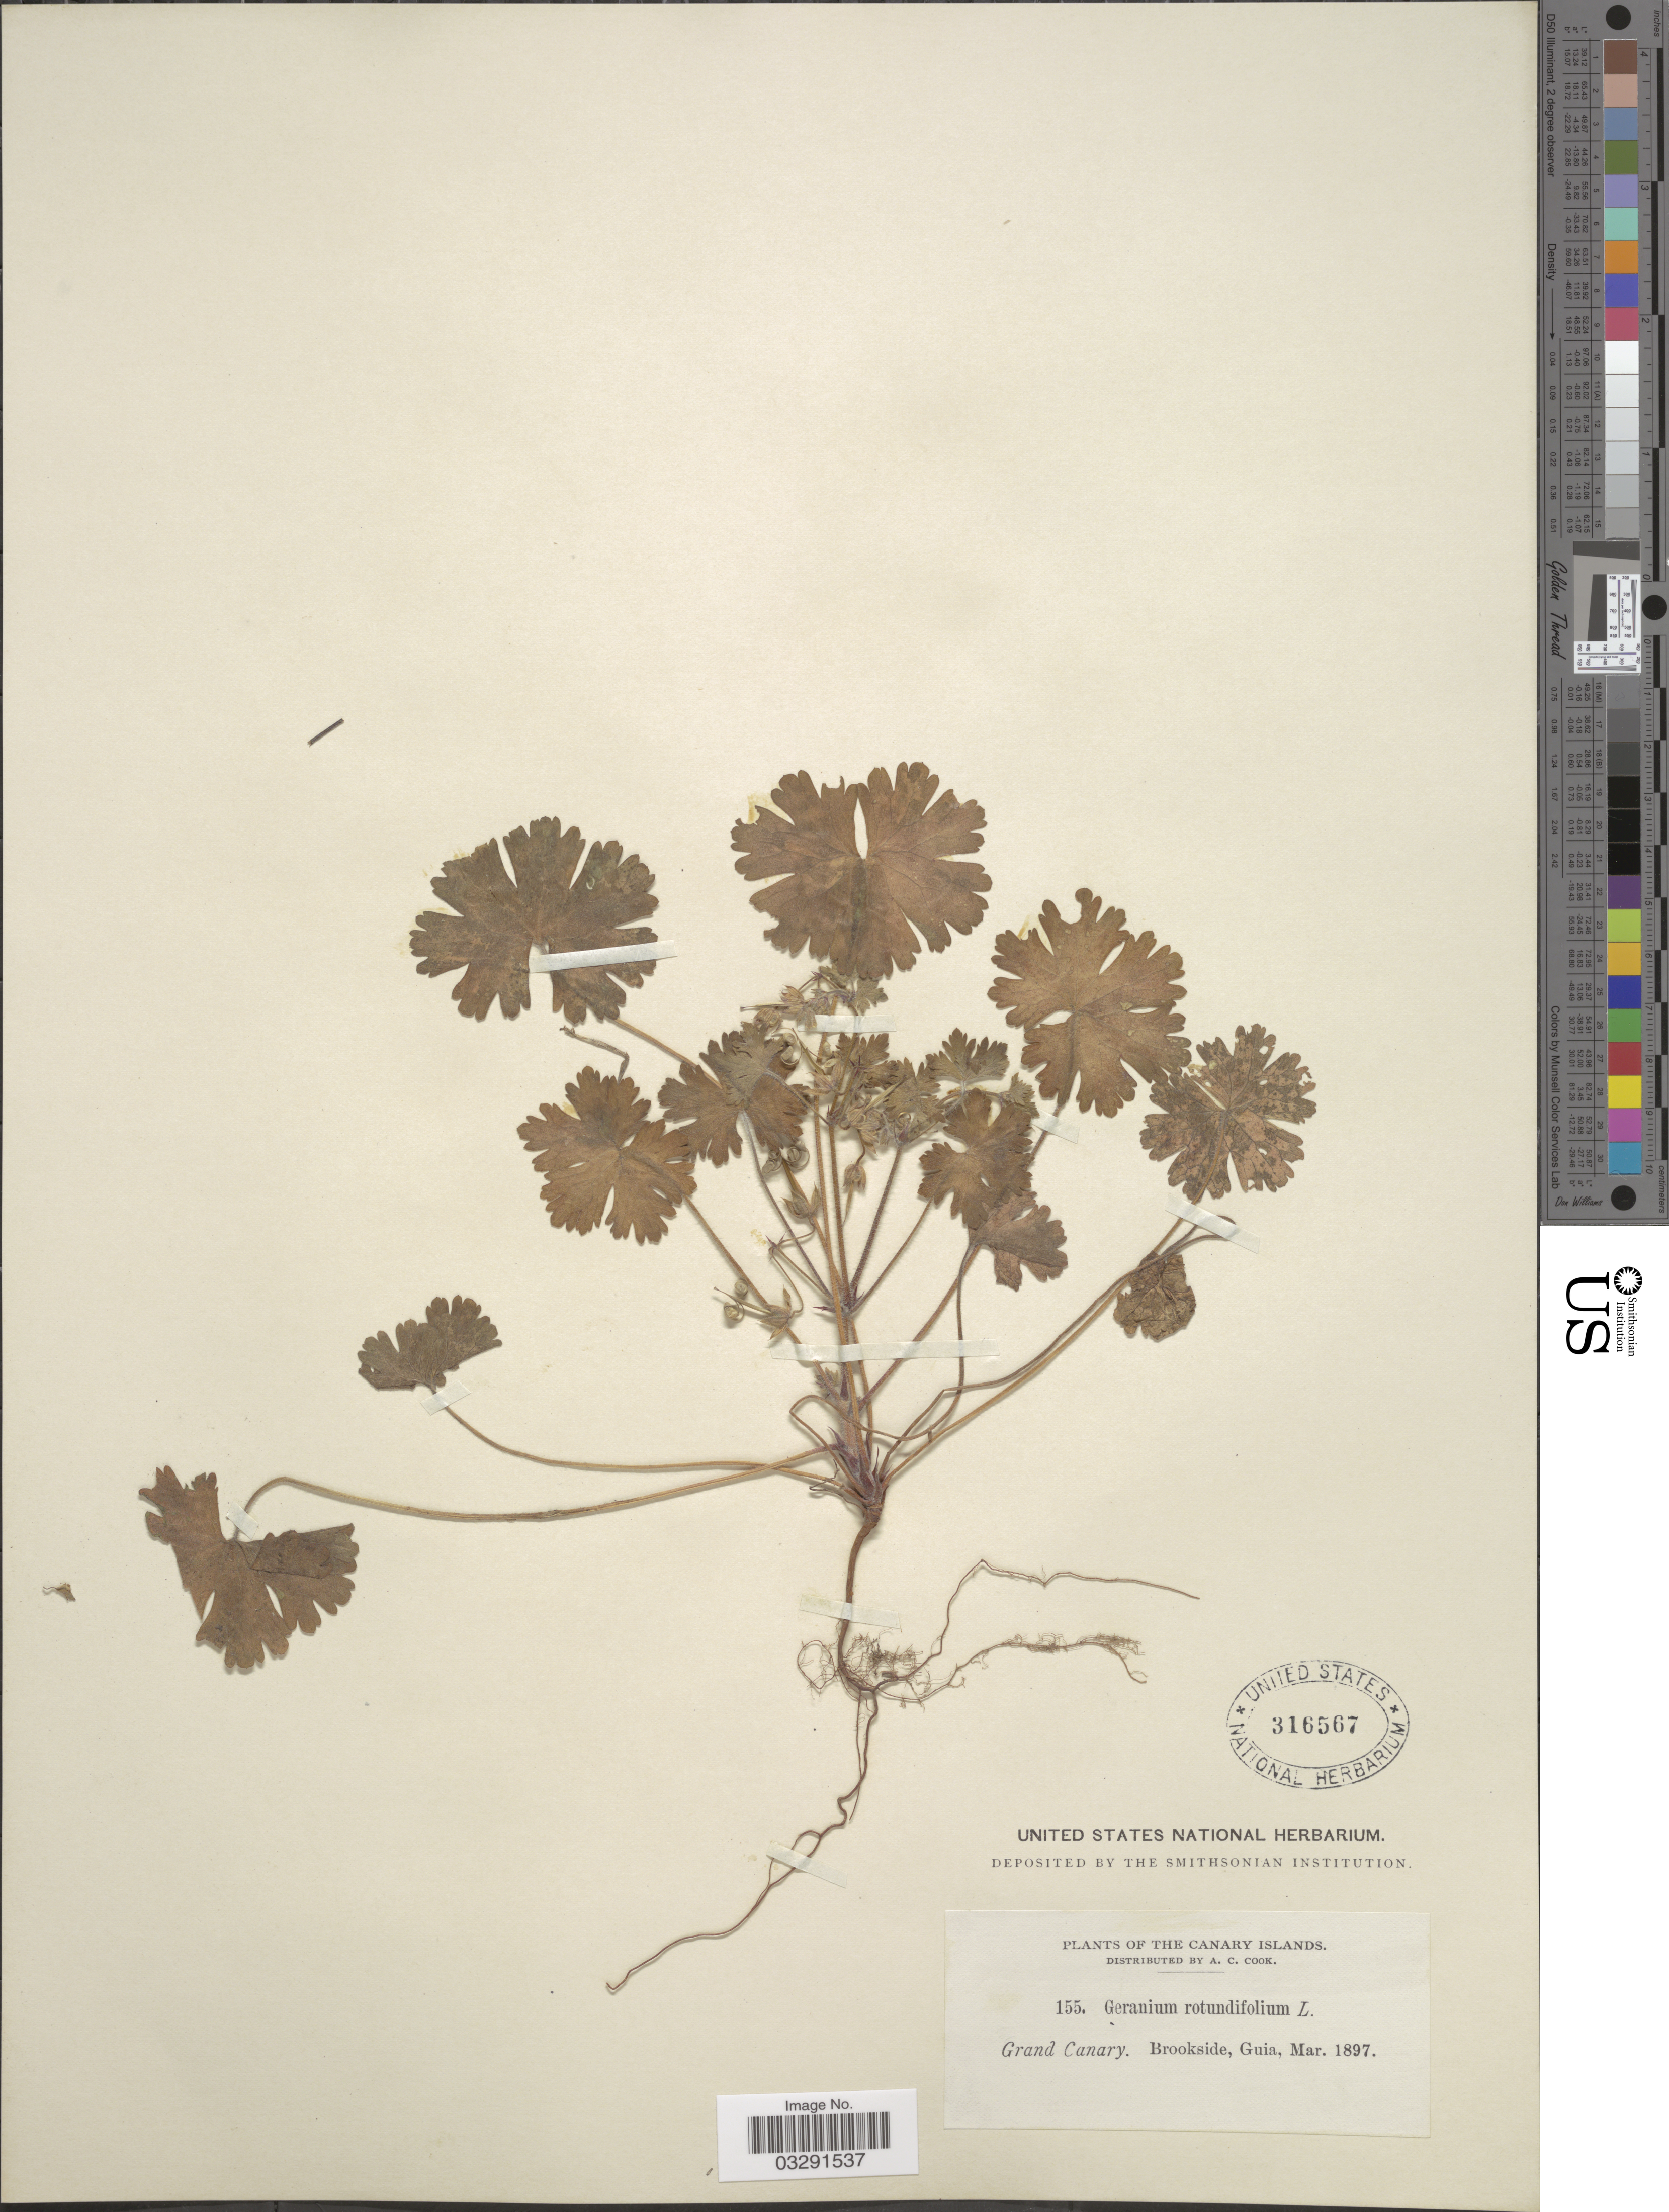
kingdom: Plantae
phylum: Tracheophyta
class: Magnoliopsida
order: Geraniales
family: Geraniaceae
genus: Geranium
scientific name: Geranium rotundifolium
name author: L.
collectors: A. Cook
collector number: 155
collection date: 1897-03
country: Spain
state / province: Canarias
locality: The Canary Islands. Grand Canary. Brookside, Guia.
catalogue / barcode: US 316567